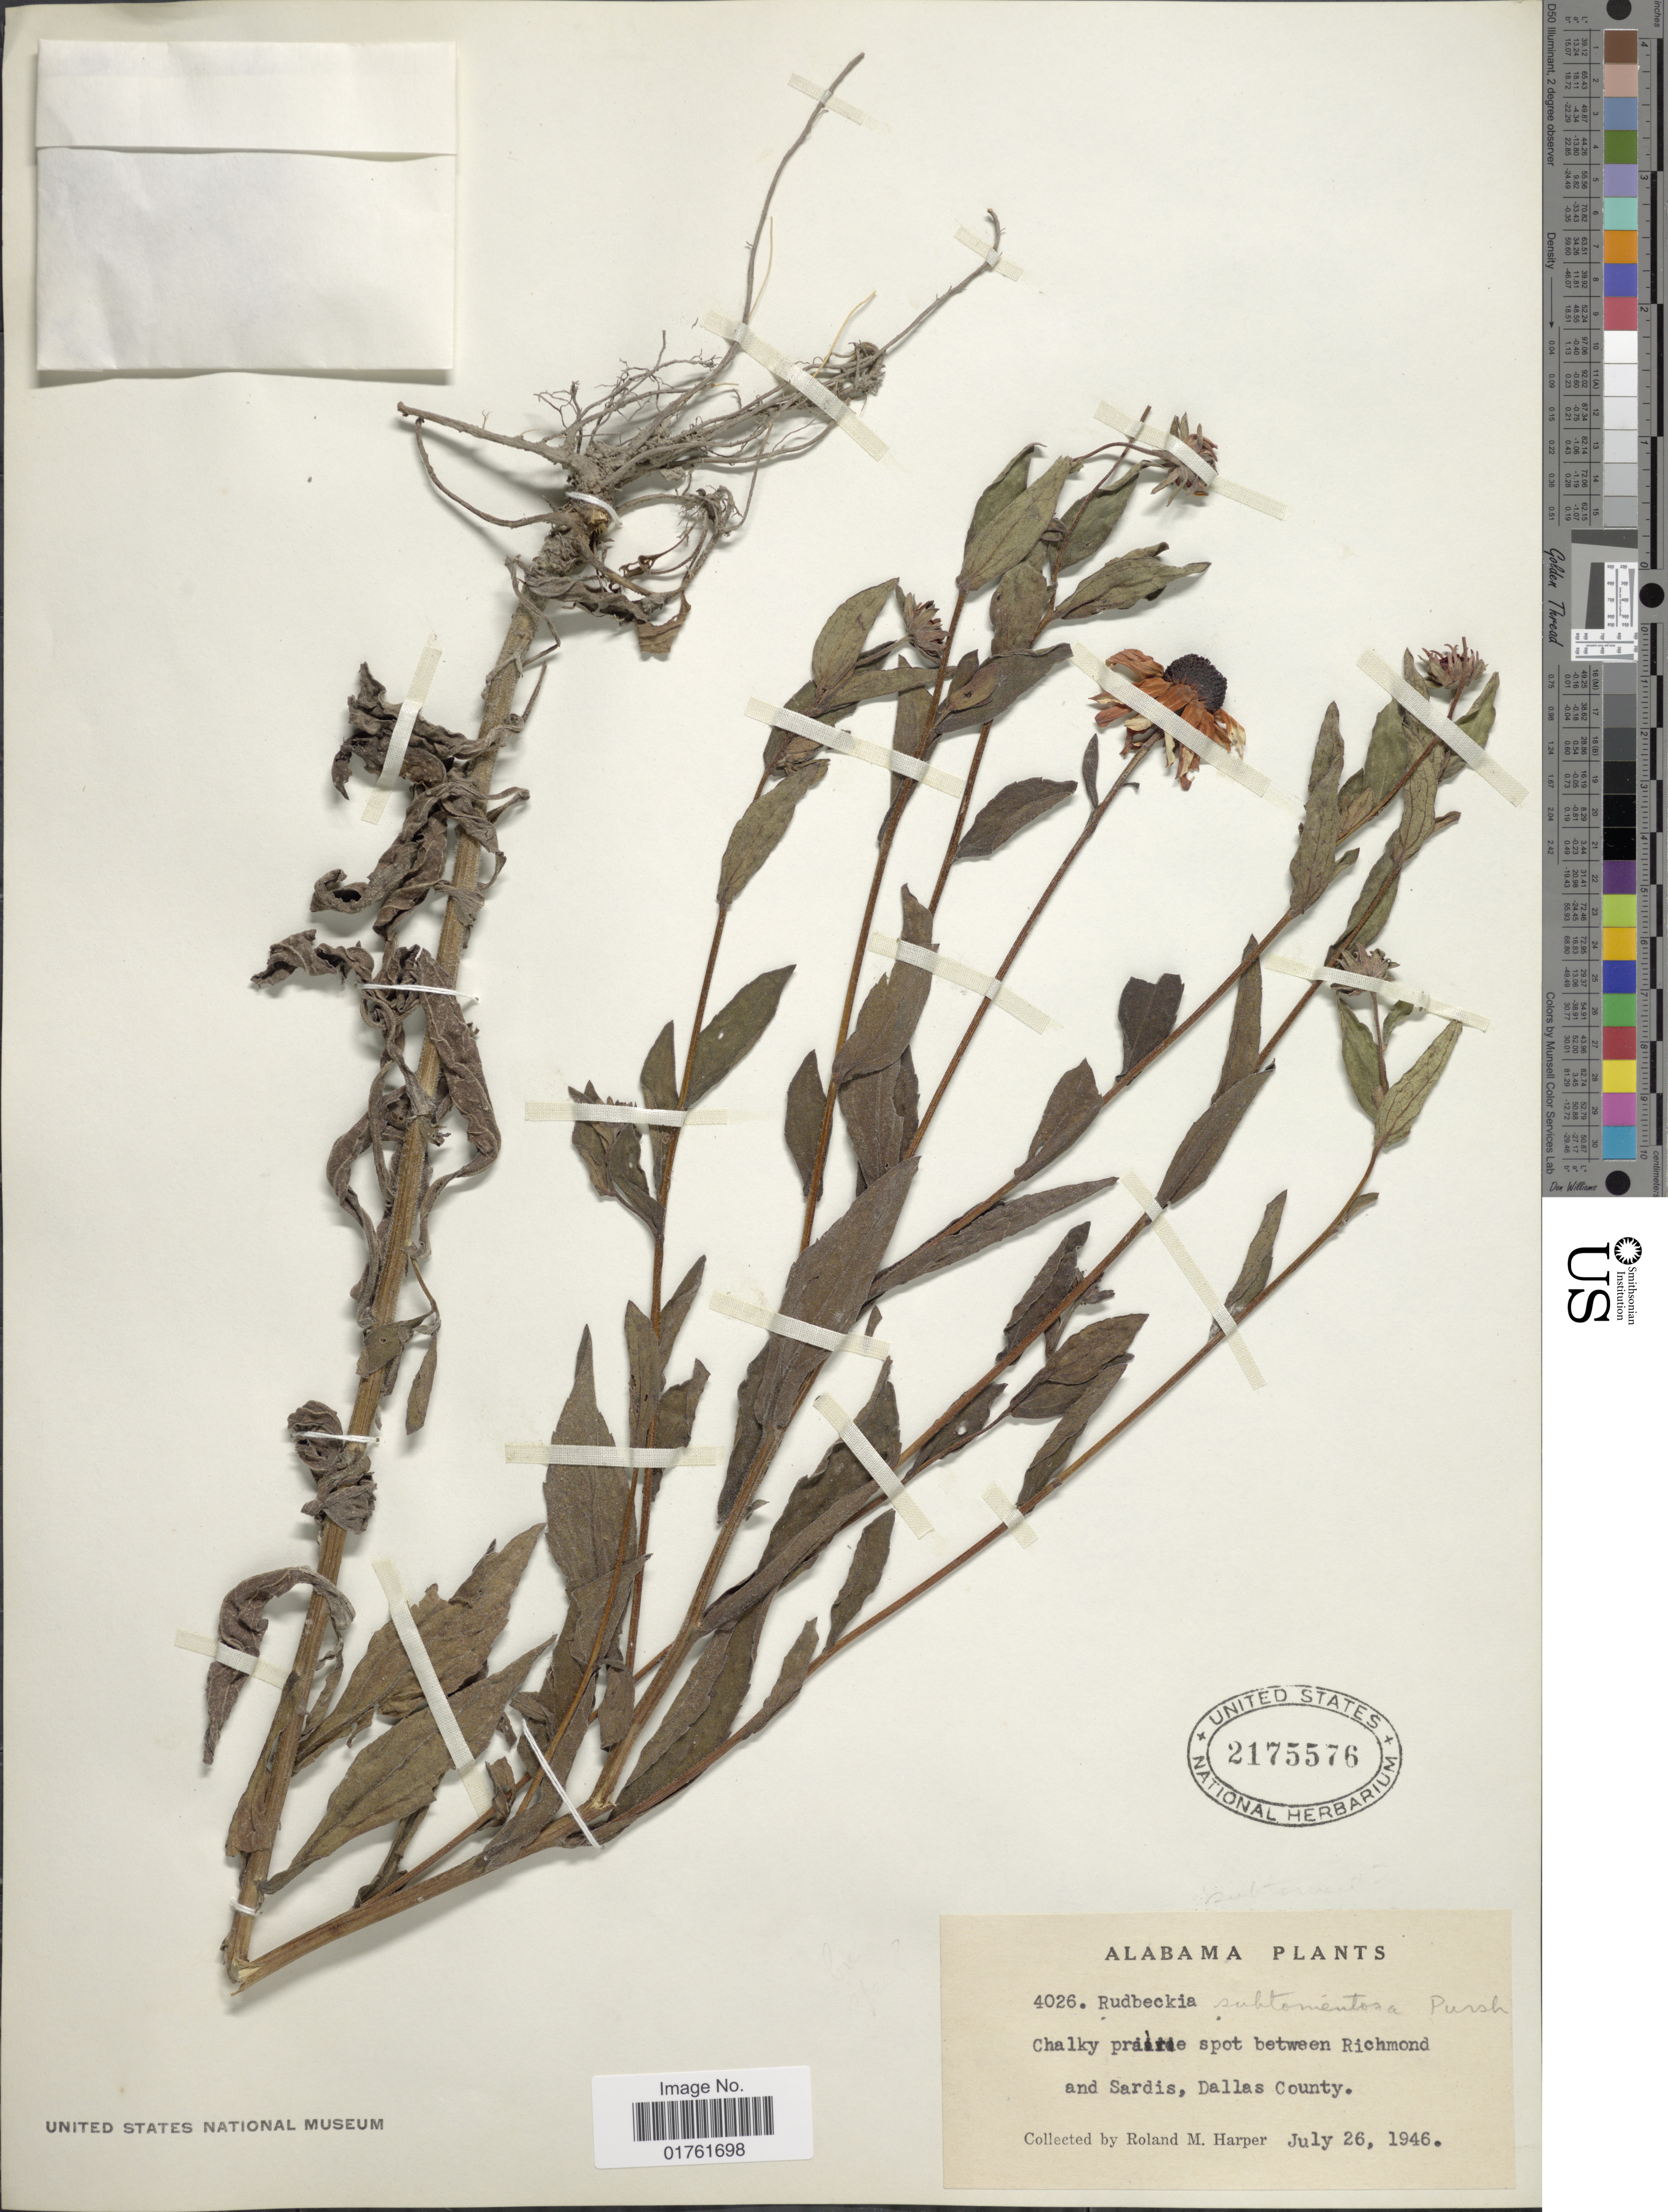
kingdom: Plantae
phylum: Tracheophyta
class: Magnoliopsida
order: Asterales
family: Asteraceae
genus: Rudbeckia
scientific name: Rudbeckia subtomentosa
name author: Pursh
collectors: R. M. Harper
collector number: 4026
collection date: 1946-07-26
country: United States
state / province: Alabama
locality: Chalky prairie spot between Richmond and Sardis, Dallas County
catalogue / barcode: US 2175576